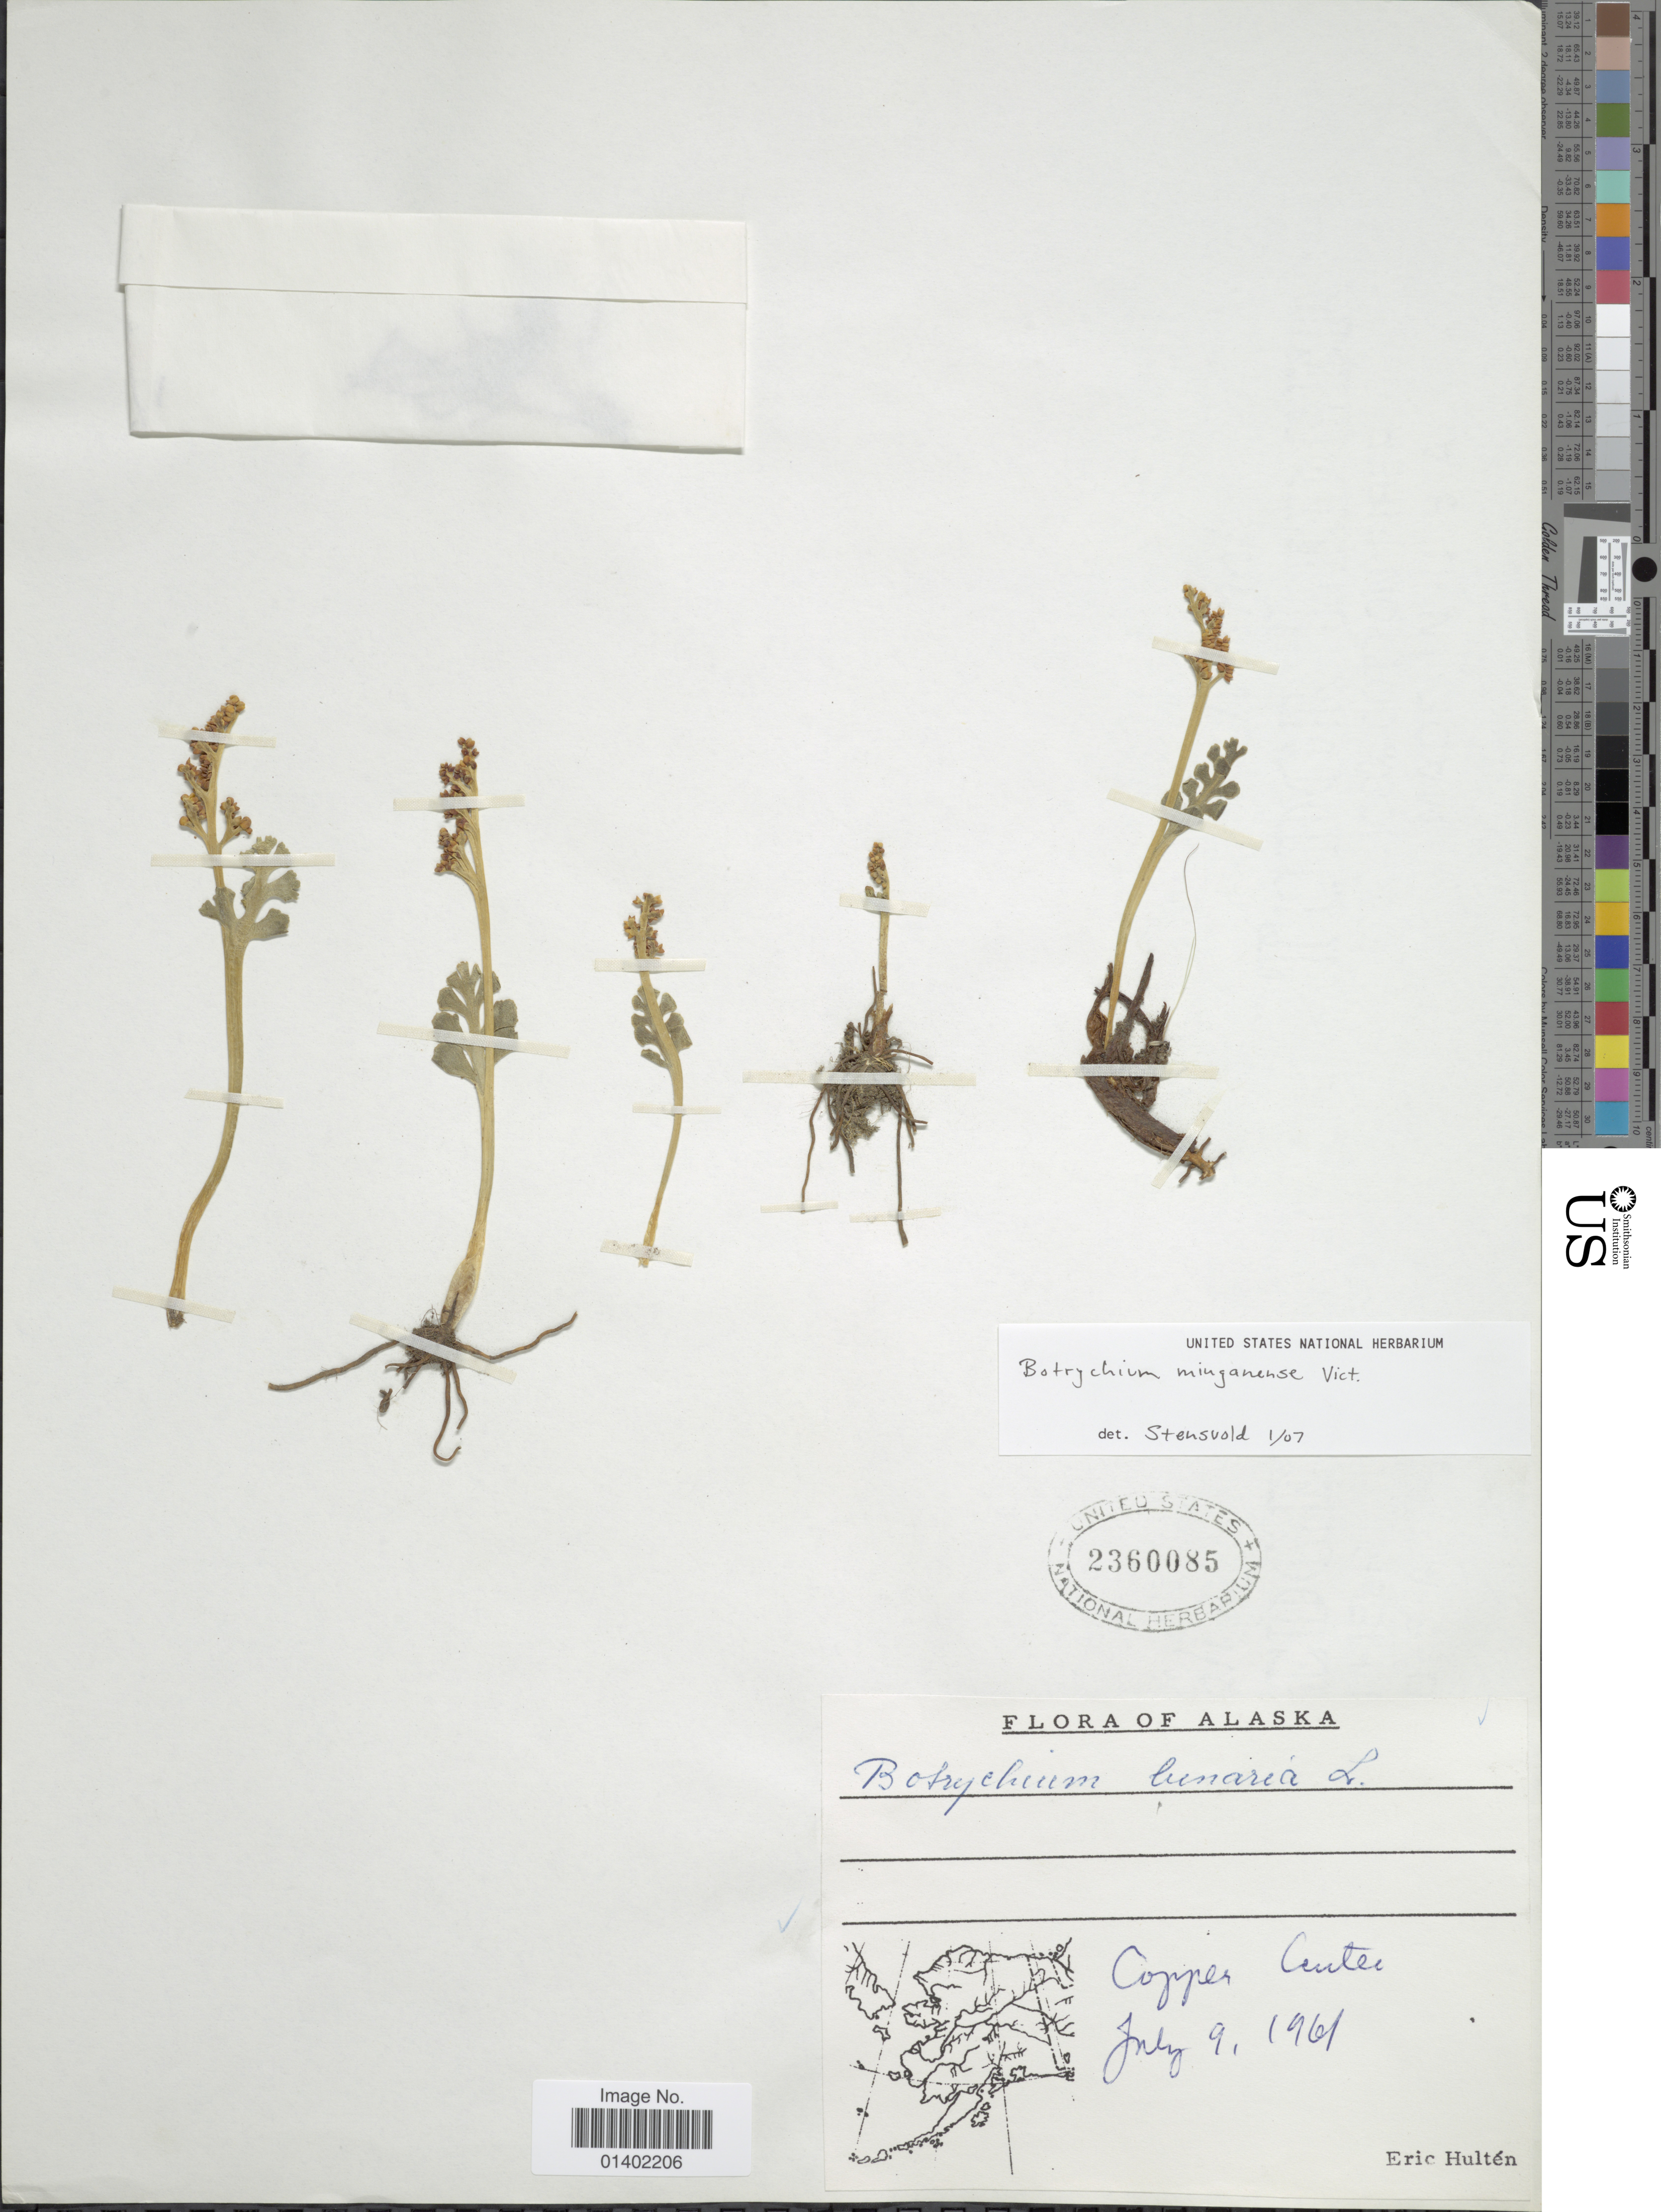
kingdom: Plantae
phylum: Tracheophyta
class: Polypodiopsida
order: Ophioglossales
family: Ophioglossaceae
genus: Botrychium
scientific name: Botrychium minganense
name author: Vict.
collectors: E. G. Hultén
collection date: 1961-07-09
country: United States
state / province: Alaska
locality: Copper Center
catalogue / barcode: US 2360085